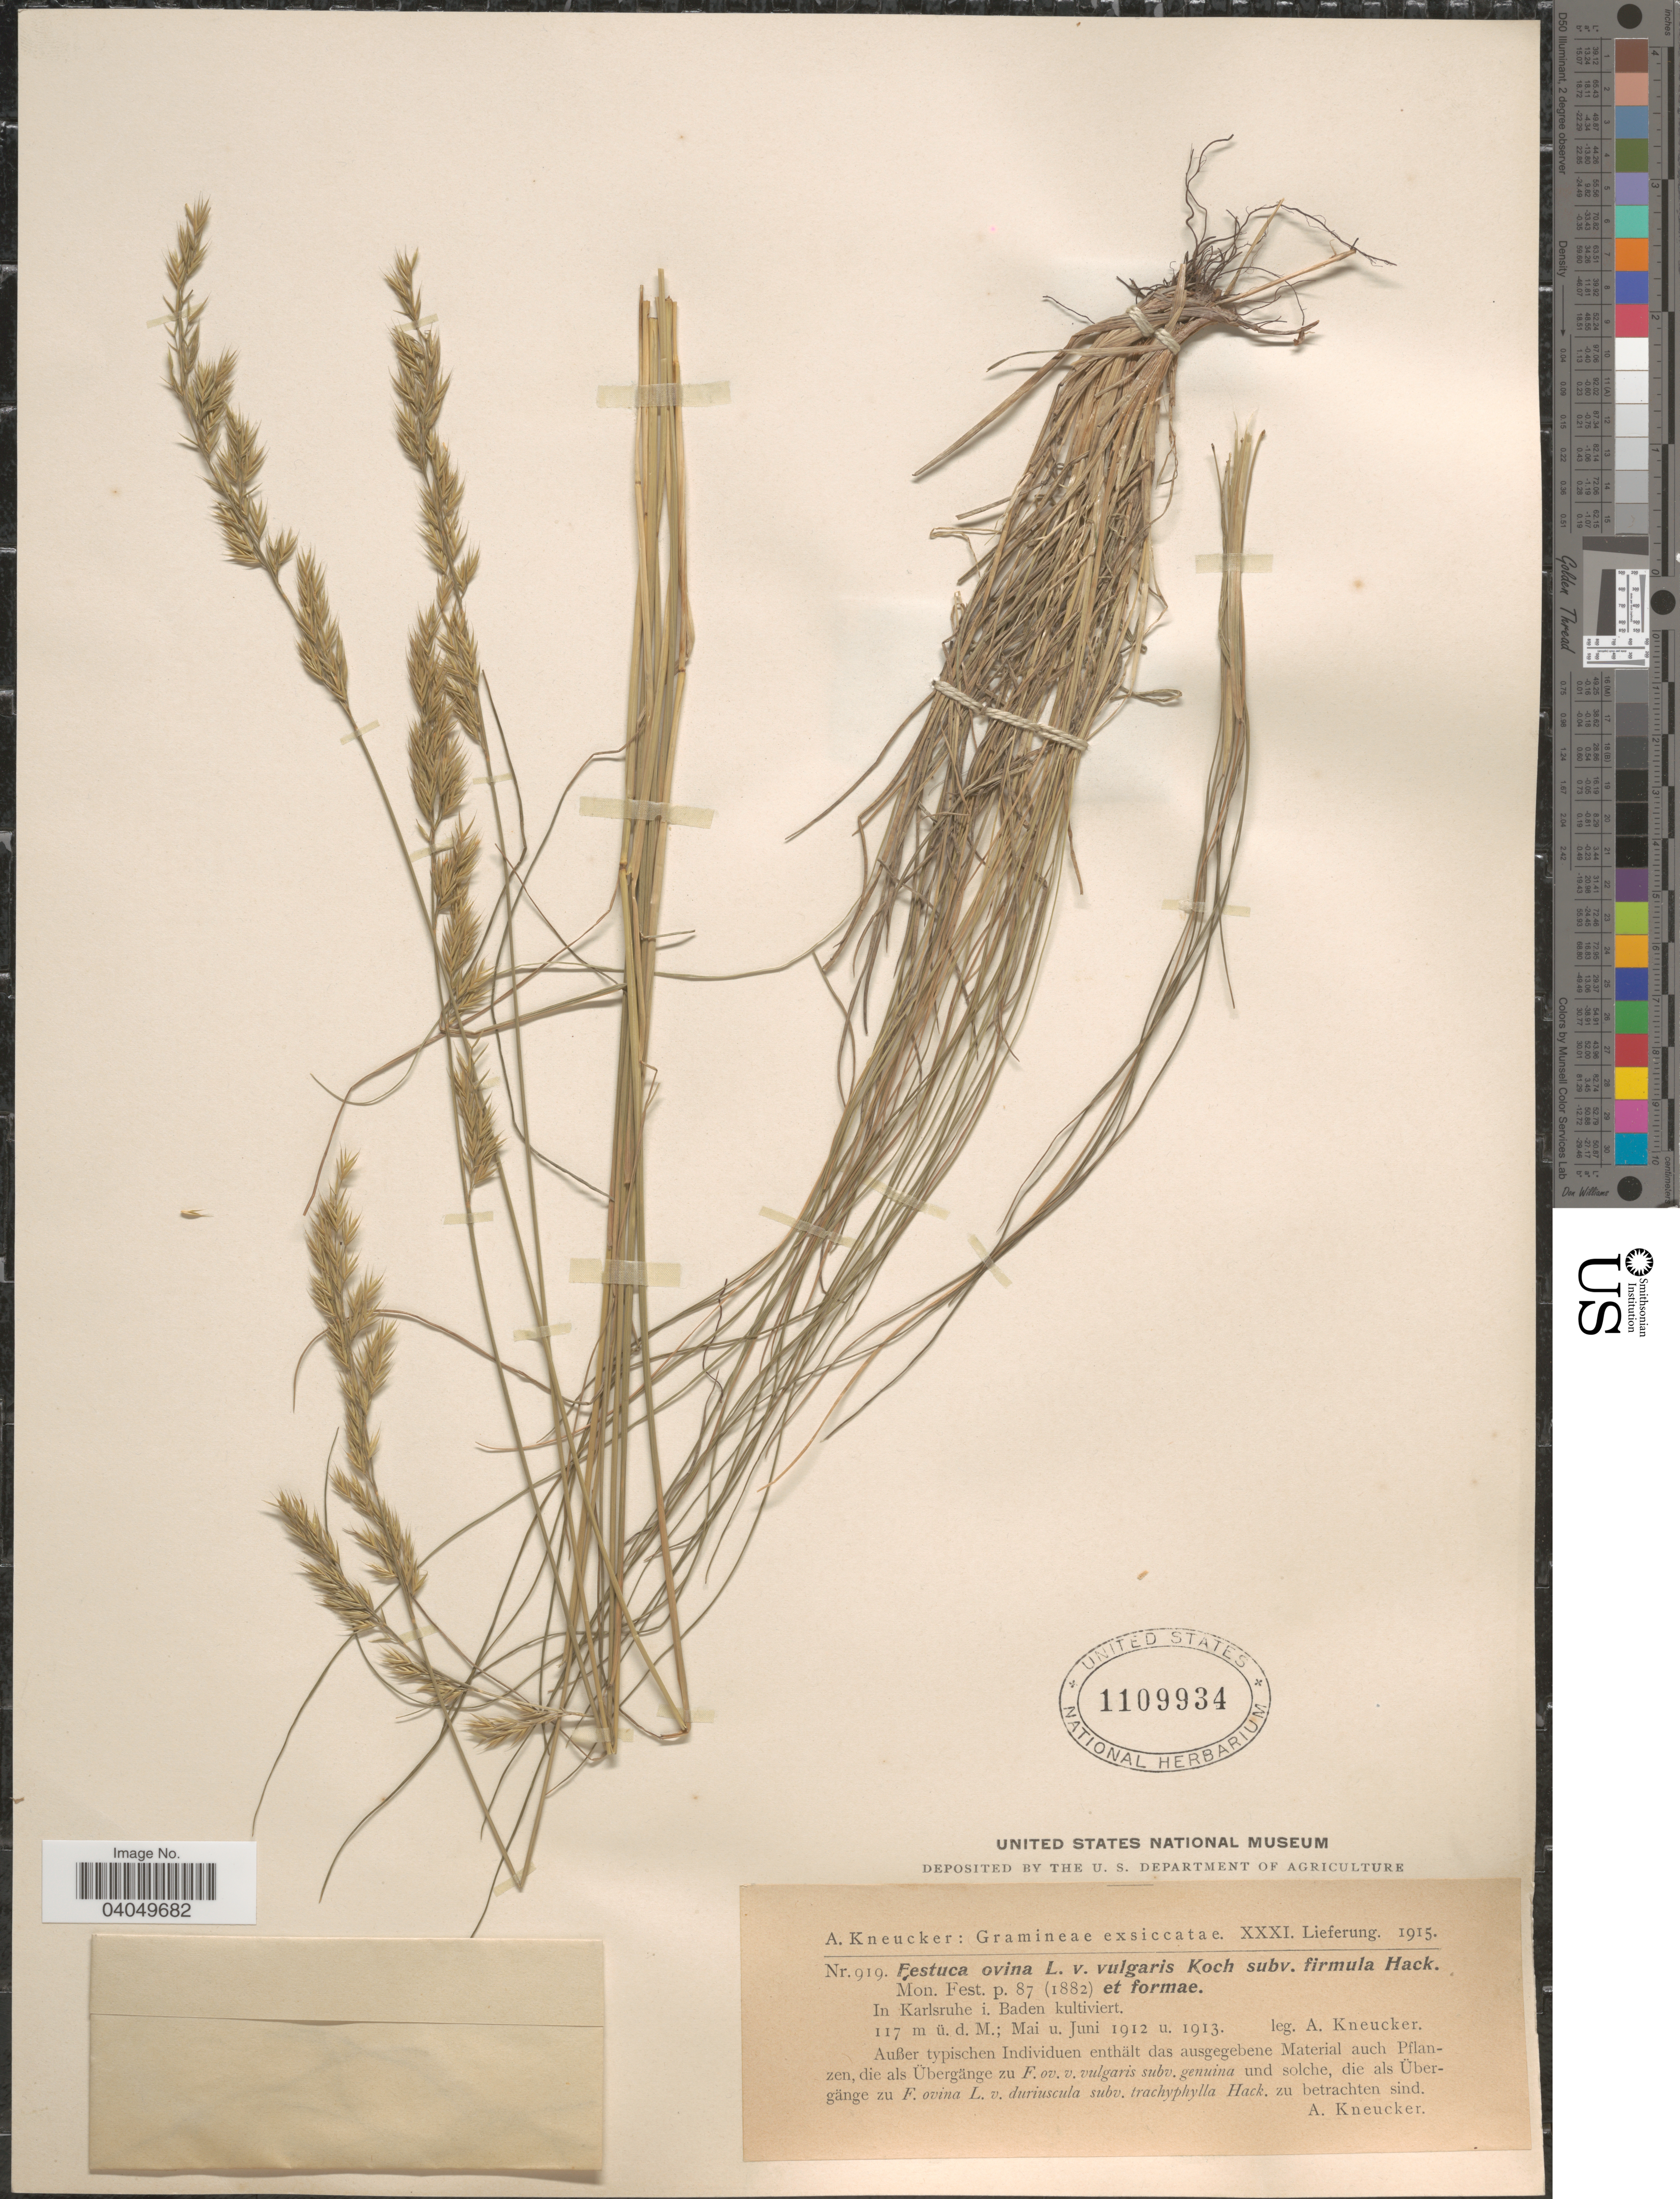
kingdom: Plantae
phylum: Tracheophyta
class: Liliopsida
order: Poales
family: Poaceae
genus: Festuca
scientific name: Festuca ovina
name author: L.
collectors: A. Kneucker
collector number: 919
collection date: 1912-05/1913-06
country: Germany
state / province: Baden-Württemberg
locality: In Karlsruhe i. Baden kultiviert.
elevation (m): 117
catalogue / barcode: US 1109934